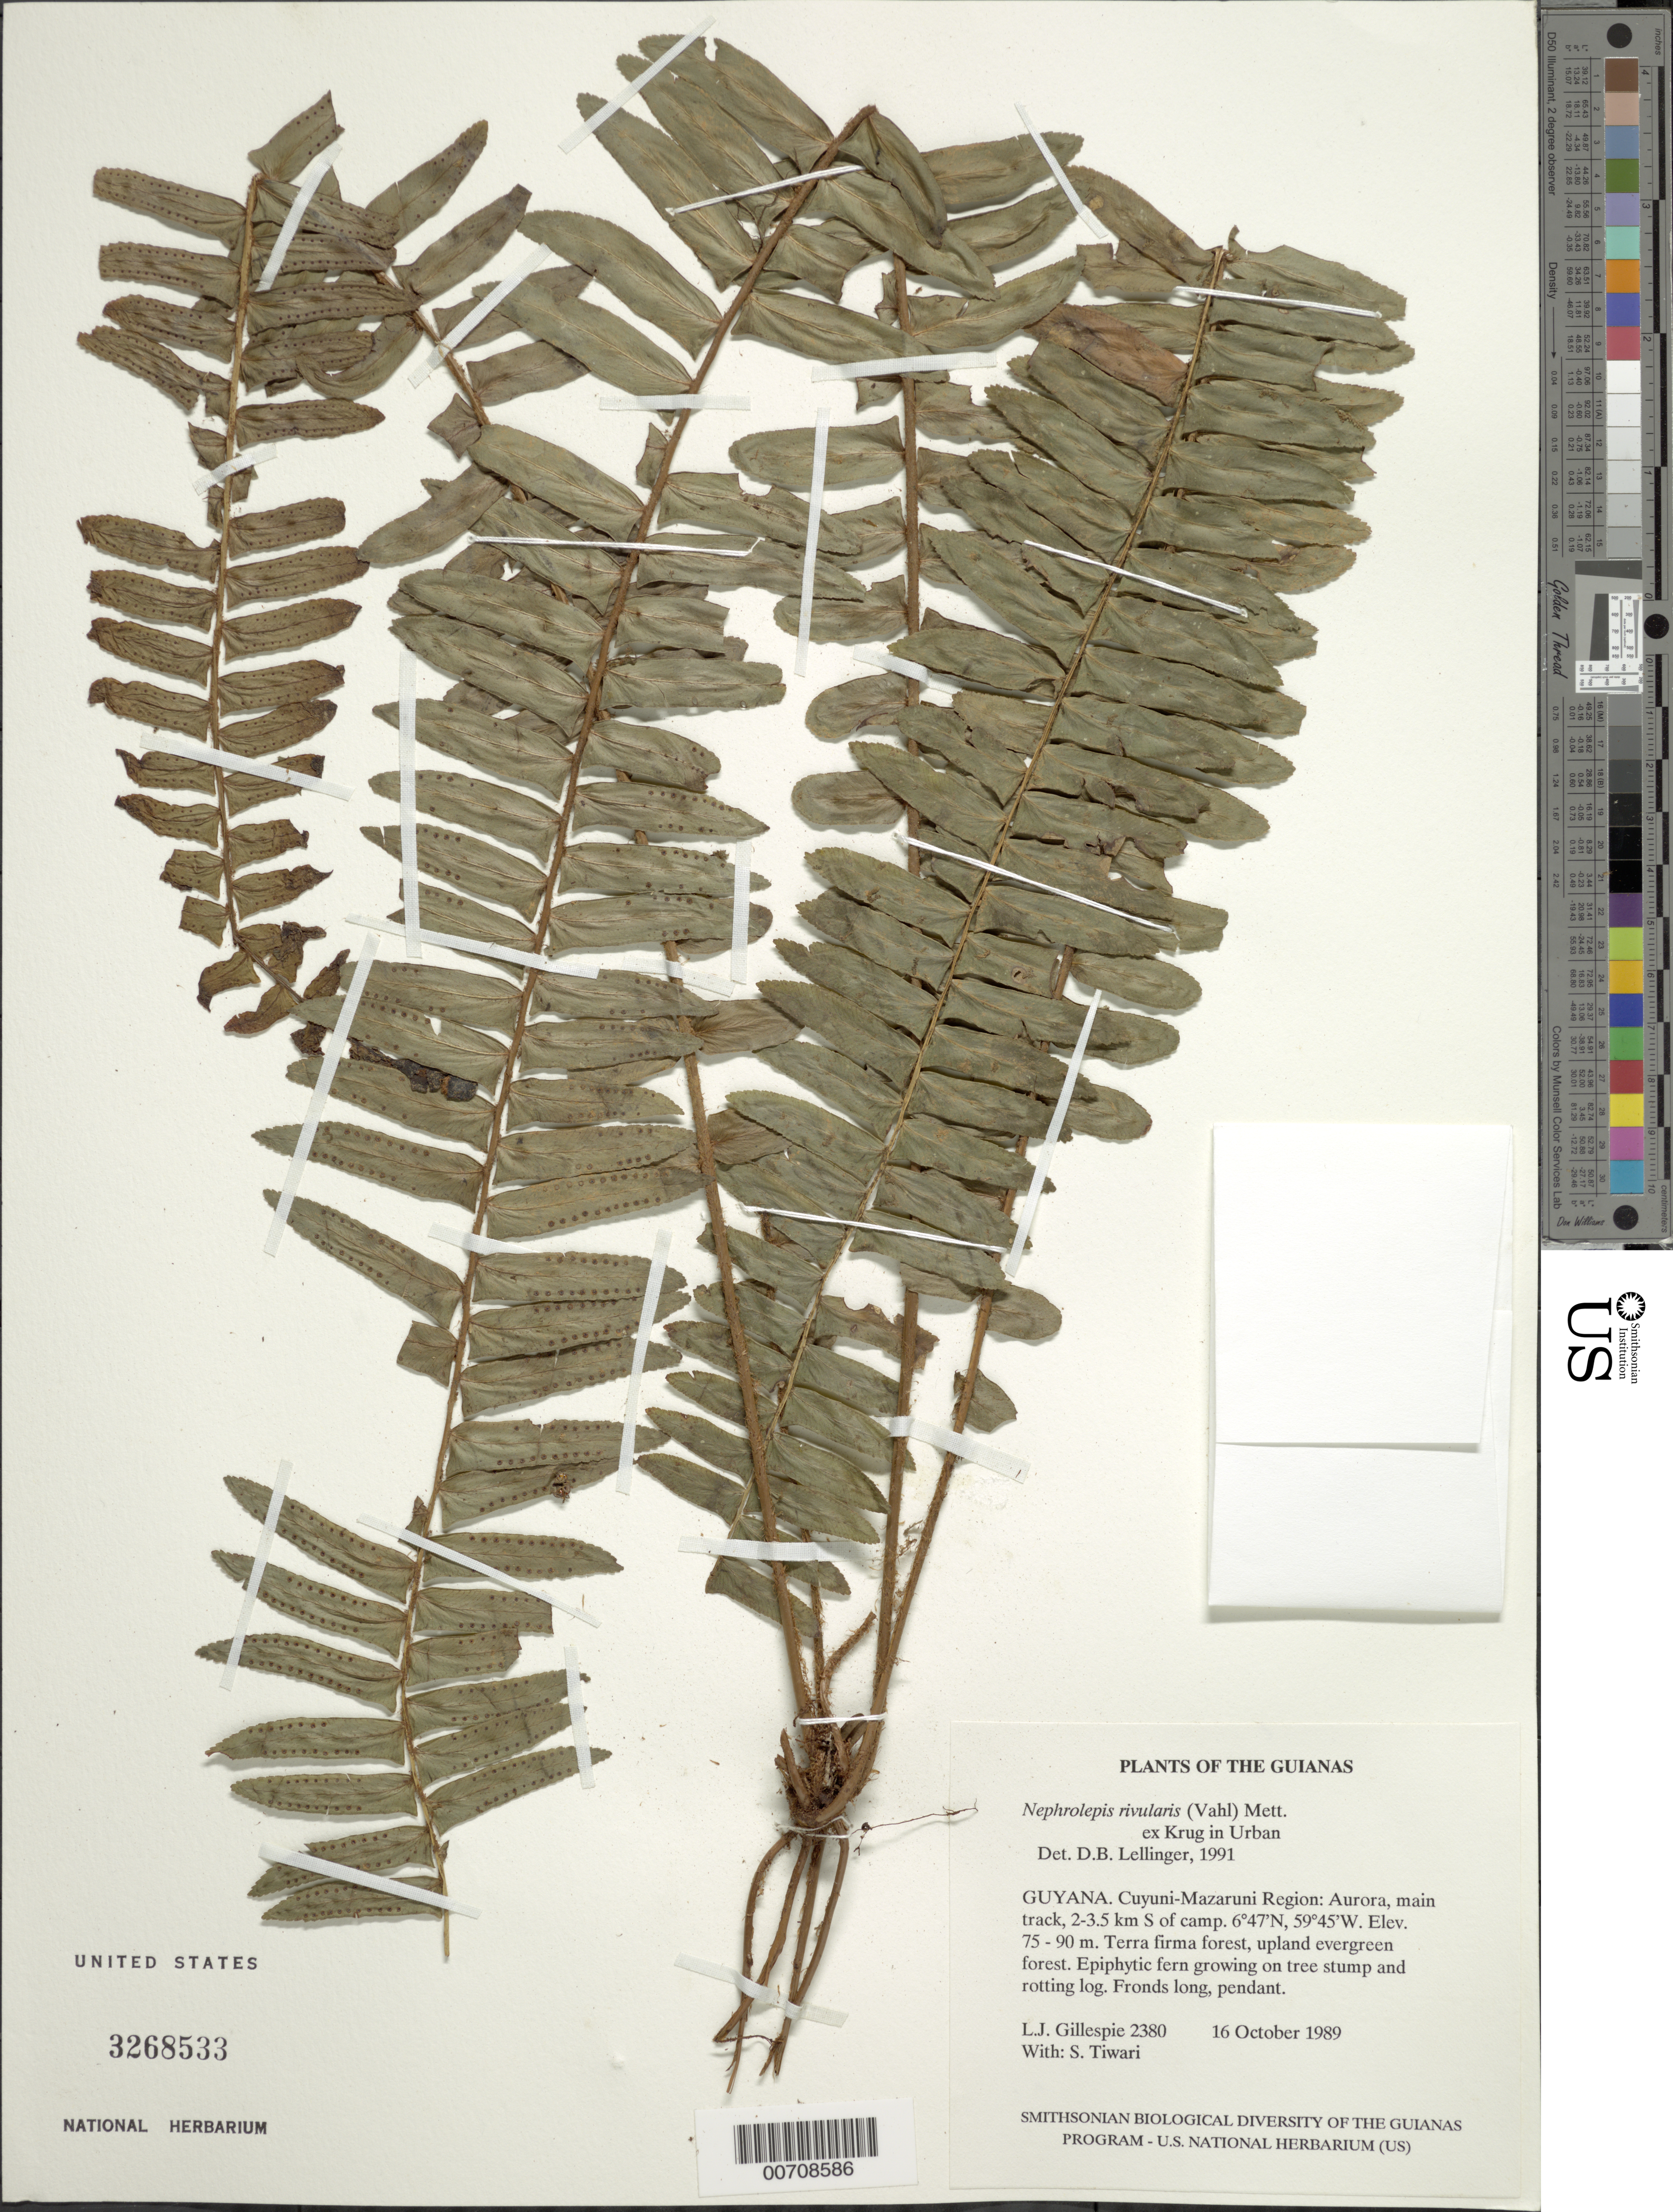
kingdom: Plantae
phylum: Tracheophyta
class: Polypodiopsida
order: Polypodiales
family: Nephrolepidaceae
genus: Nephrolepis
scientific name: Nephrolepis rivularis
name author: (Vahl) Mett. ex Krug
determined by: Lellinger, David B., (BOT), Smithsonian Institution - National Museum of Natural History (UNITED STATES)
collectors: L. J. Gillespie & S. Tiwari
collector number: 2380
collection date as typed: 16 October 1989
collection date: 1989-10-16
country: Guyana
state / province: Cuyuni-Mazaruni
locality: Aurora, main track, 2-3.5 km S of camp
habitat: Terra firma forest, upland evergreen forest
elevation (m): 75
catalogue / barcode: US 3268533